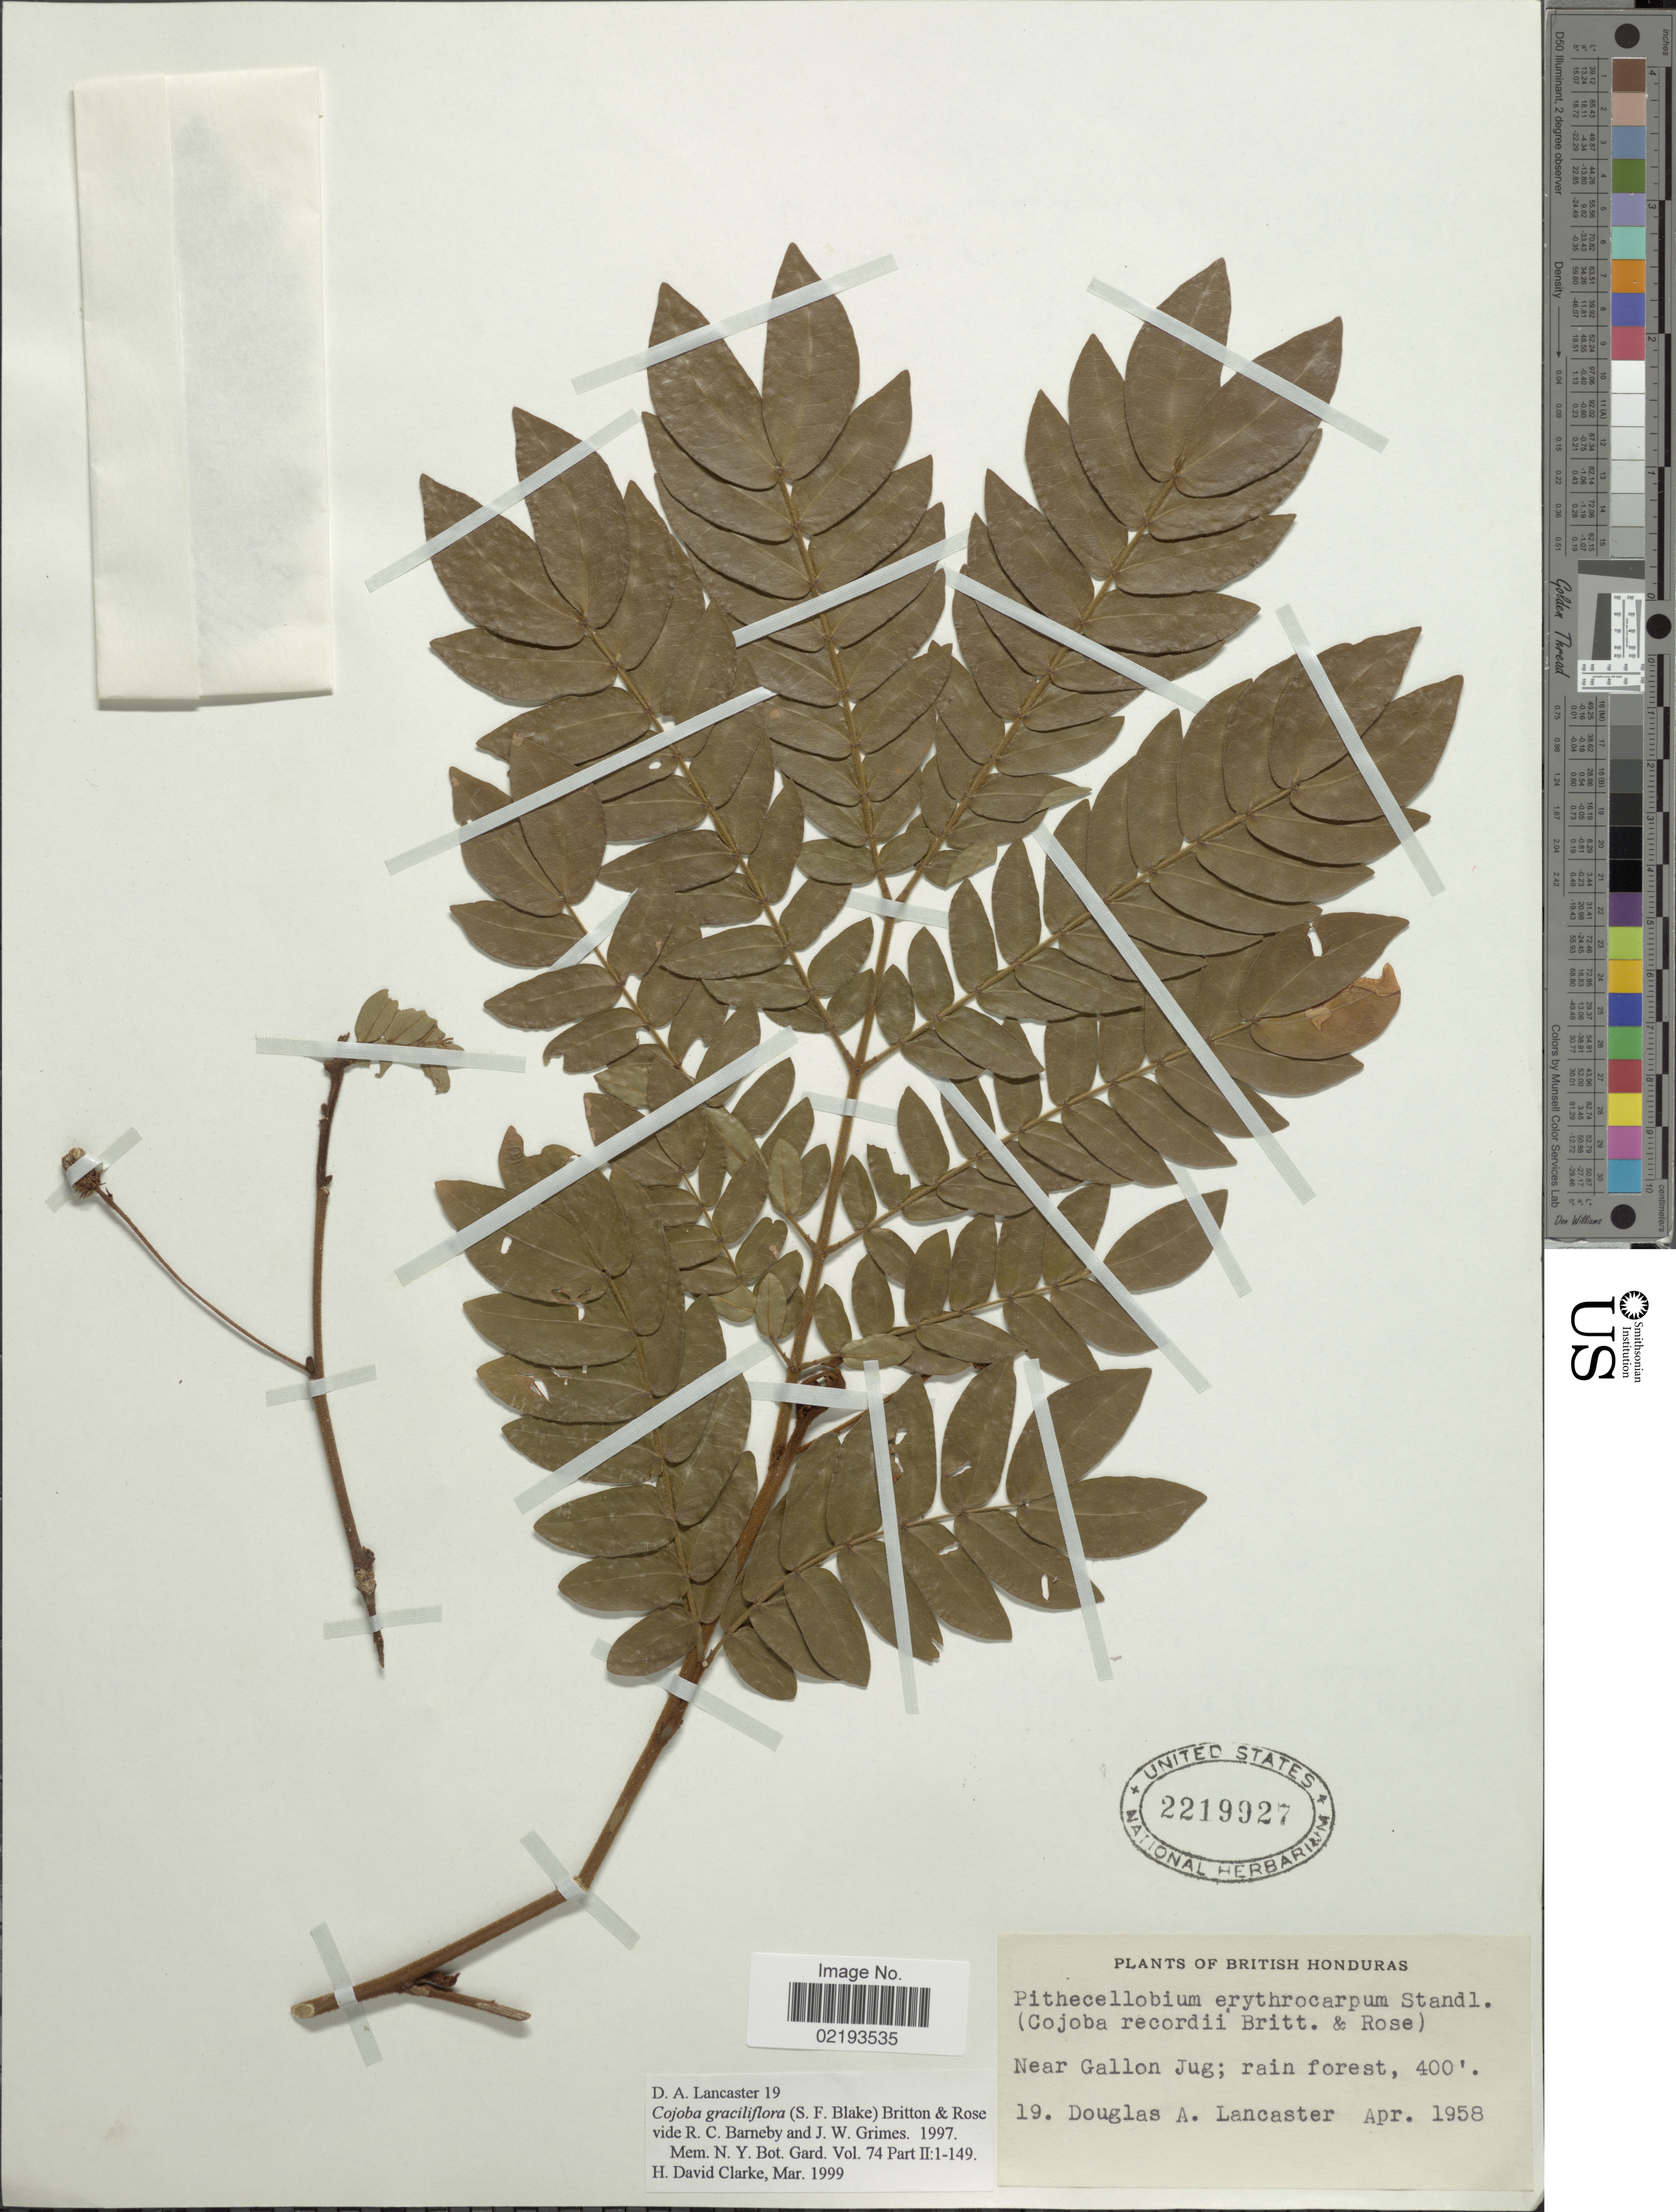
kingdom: Plantae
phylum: Tracheophyta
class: Magnoliopsida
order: Fabales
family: Fabaceae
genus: Cojoba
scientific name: Cojoba graciliflora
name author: (S.F. Blake) Britton & Rose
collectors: D. Lancaster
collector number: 19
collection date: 1958-04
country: Belize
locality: British Honduras, Near Gallon Jug; rain forest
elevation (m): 122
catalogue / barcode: US 2219927